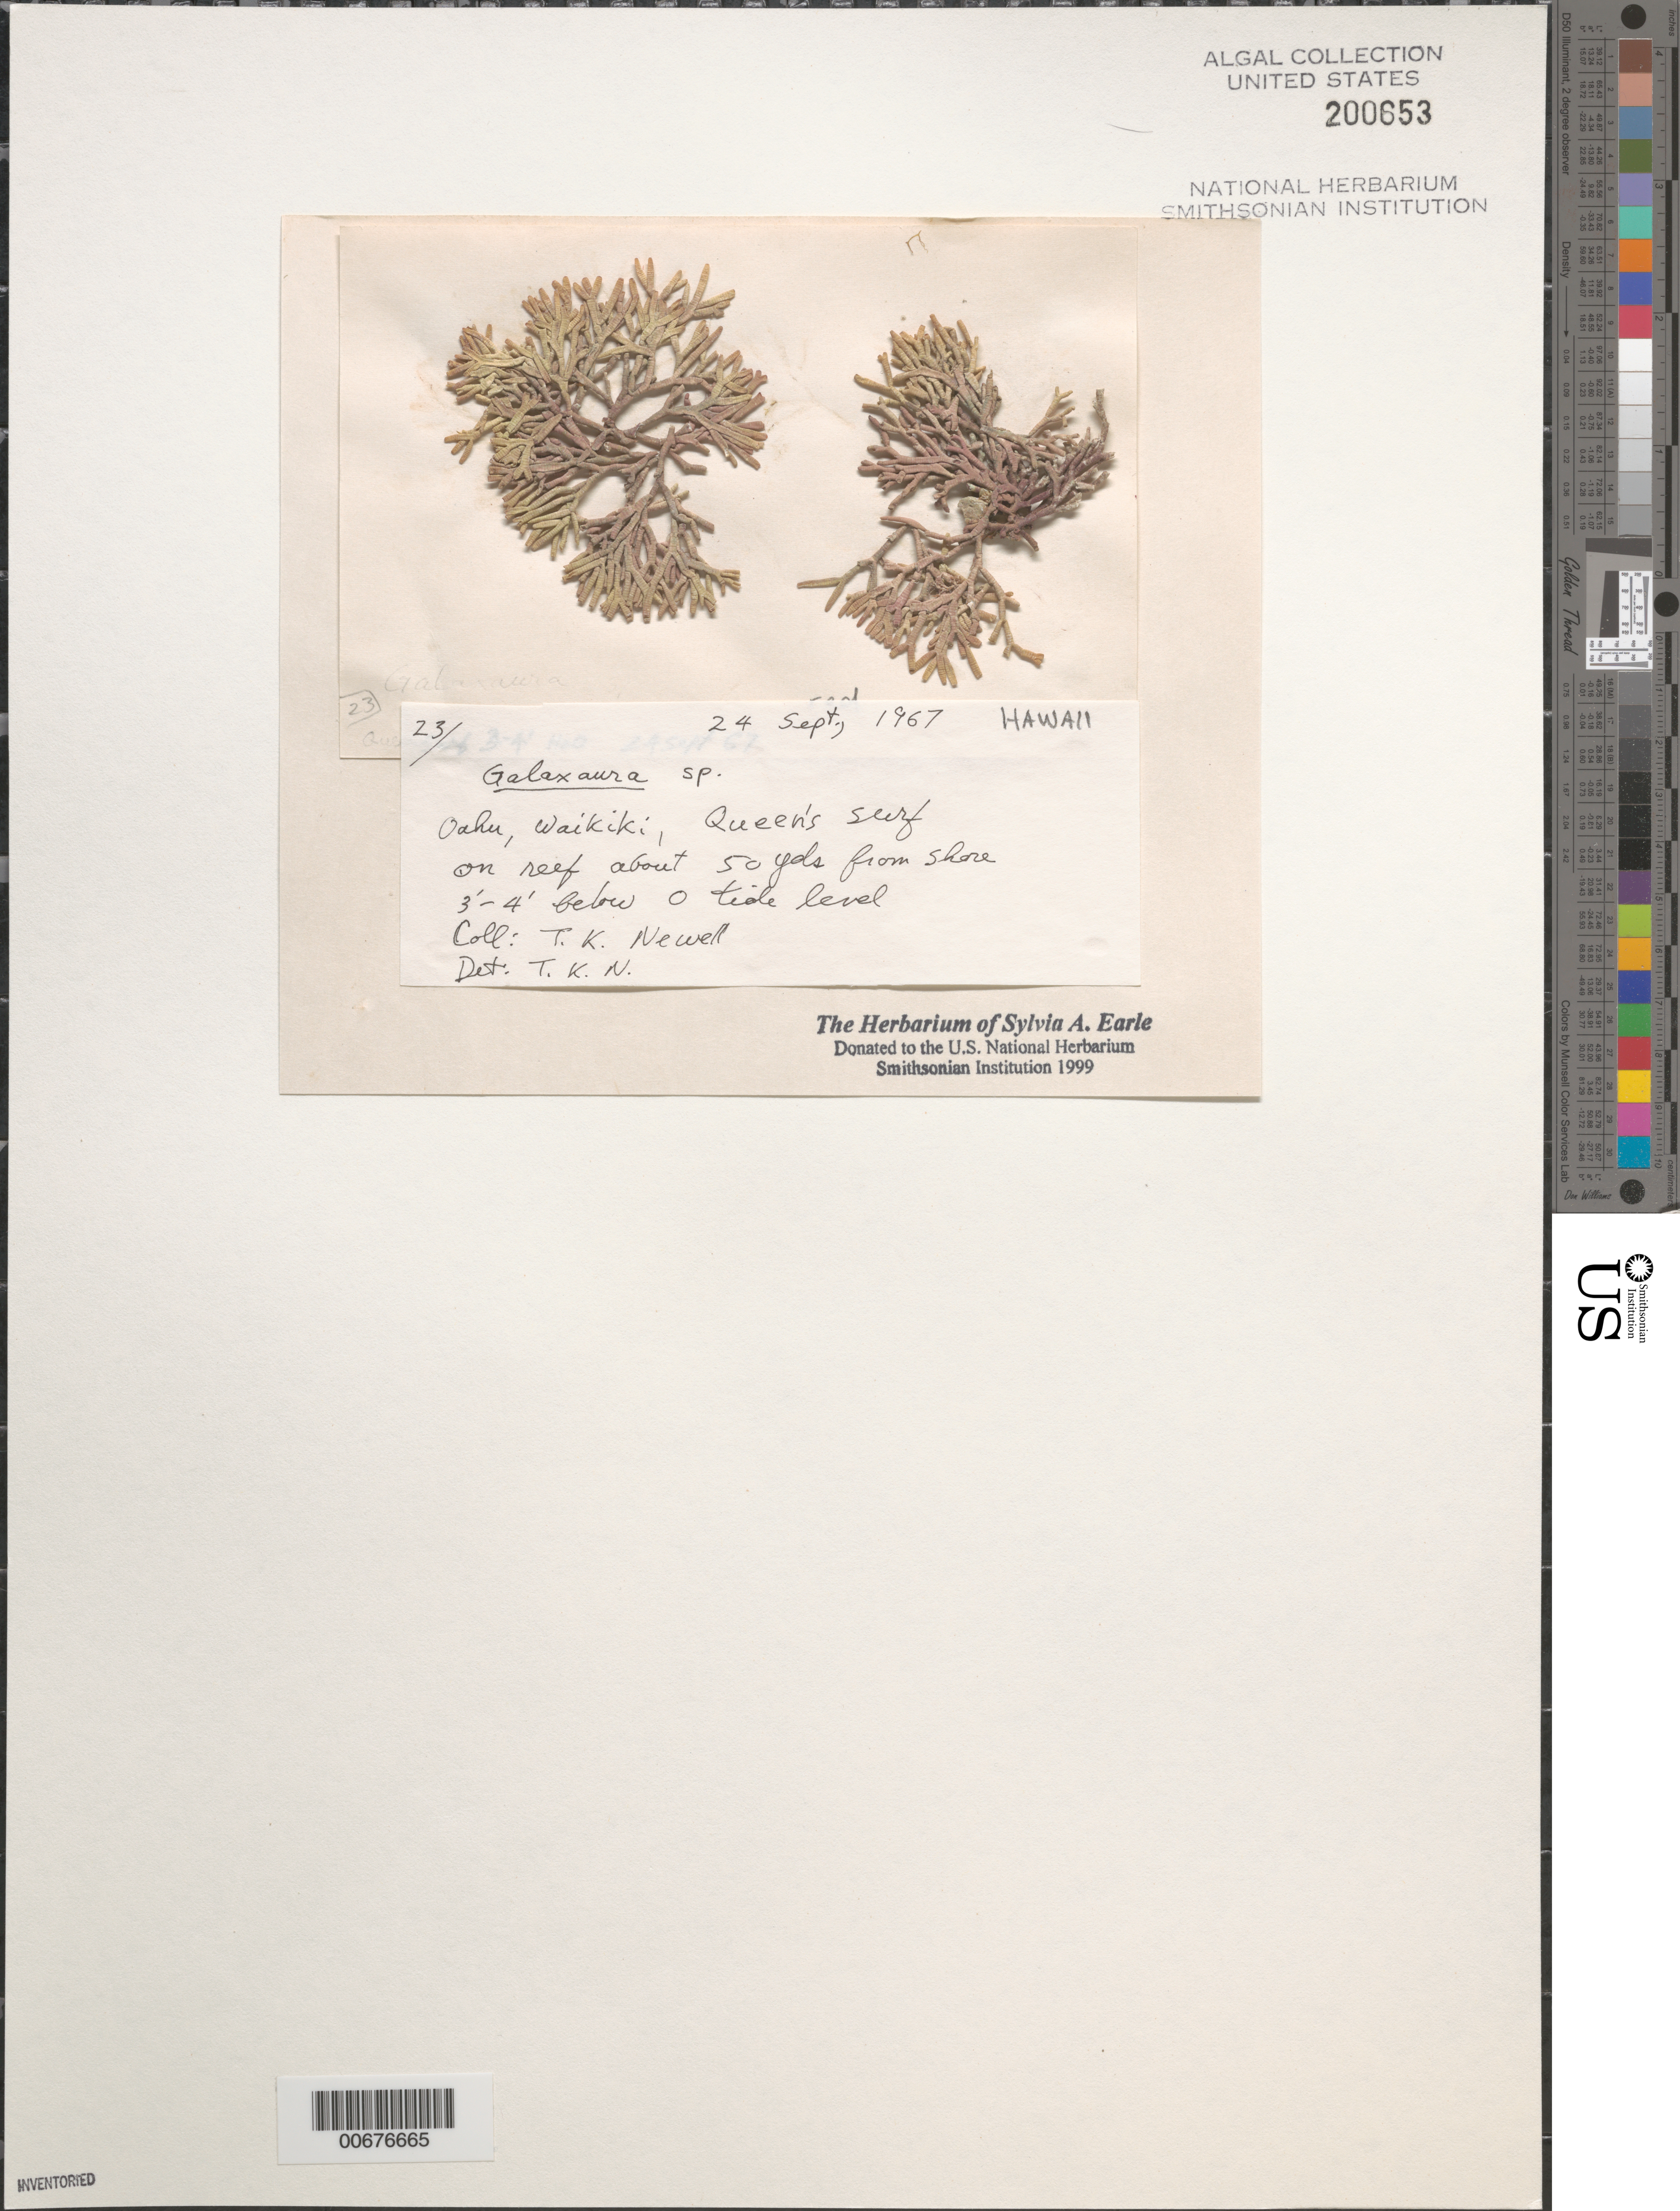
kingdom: Plantae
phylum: Rhodophyta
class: Florideophyceae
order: Nemaliales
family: Galaxauraceae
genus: Galaxaura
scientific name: Galaxaura sp.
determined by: Newell, Thomas K.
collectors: T. K. Newell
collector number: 23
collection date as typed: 24 Sep 1967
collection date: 1967-09-24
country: United States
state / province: Hawaii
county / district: Honolulu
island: Oahu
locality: Waikiki, Queen's Ssurf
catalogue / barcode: US 200653